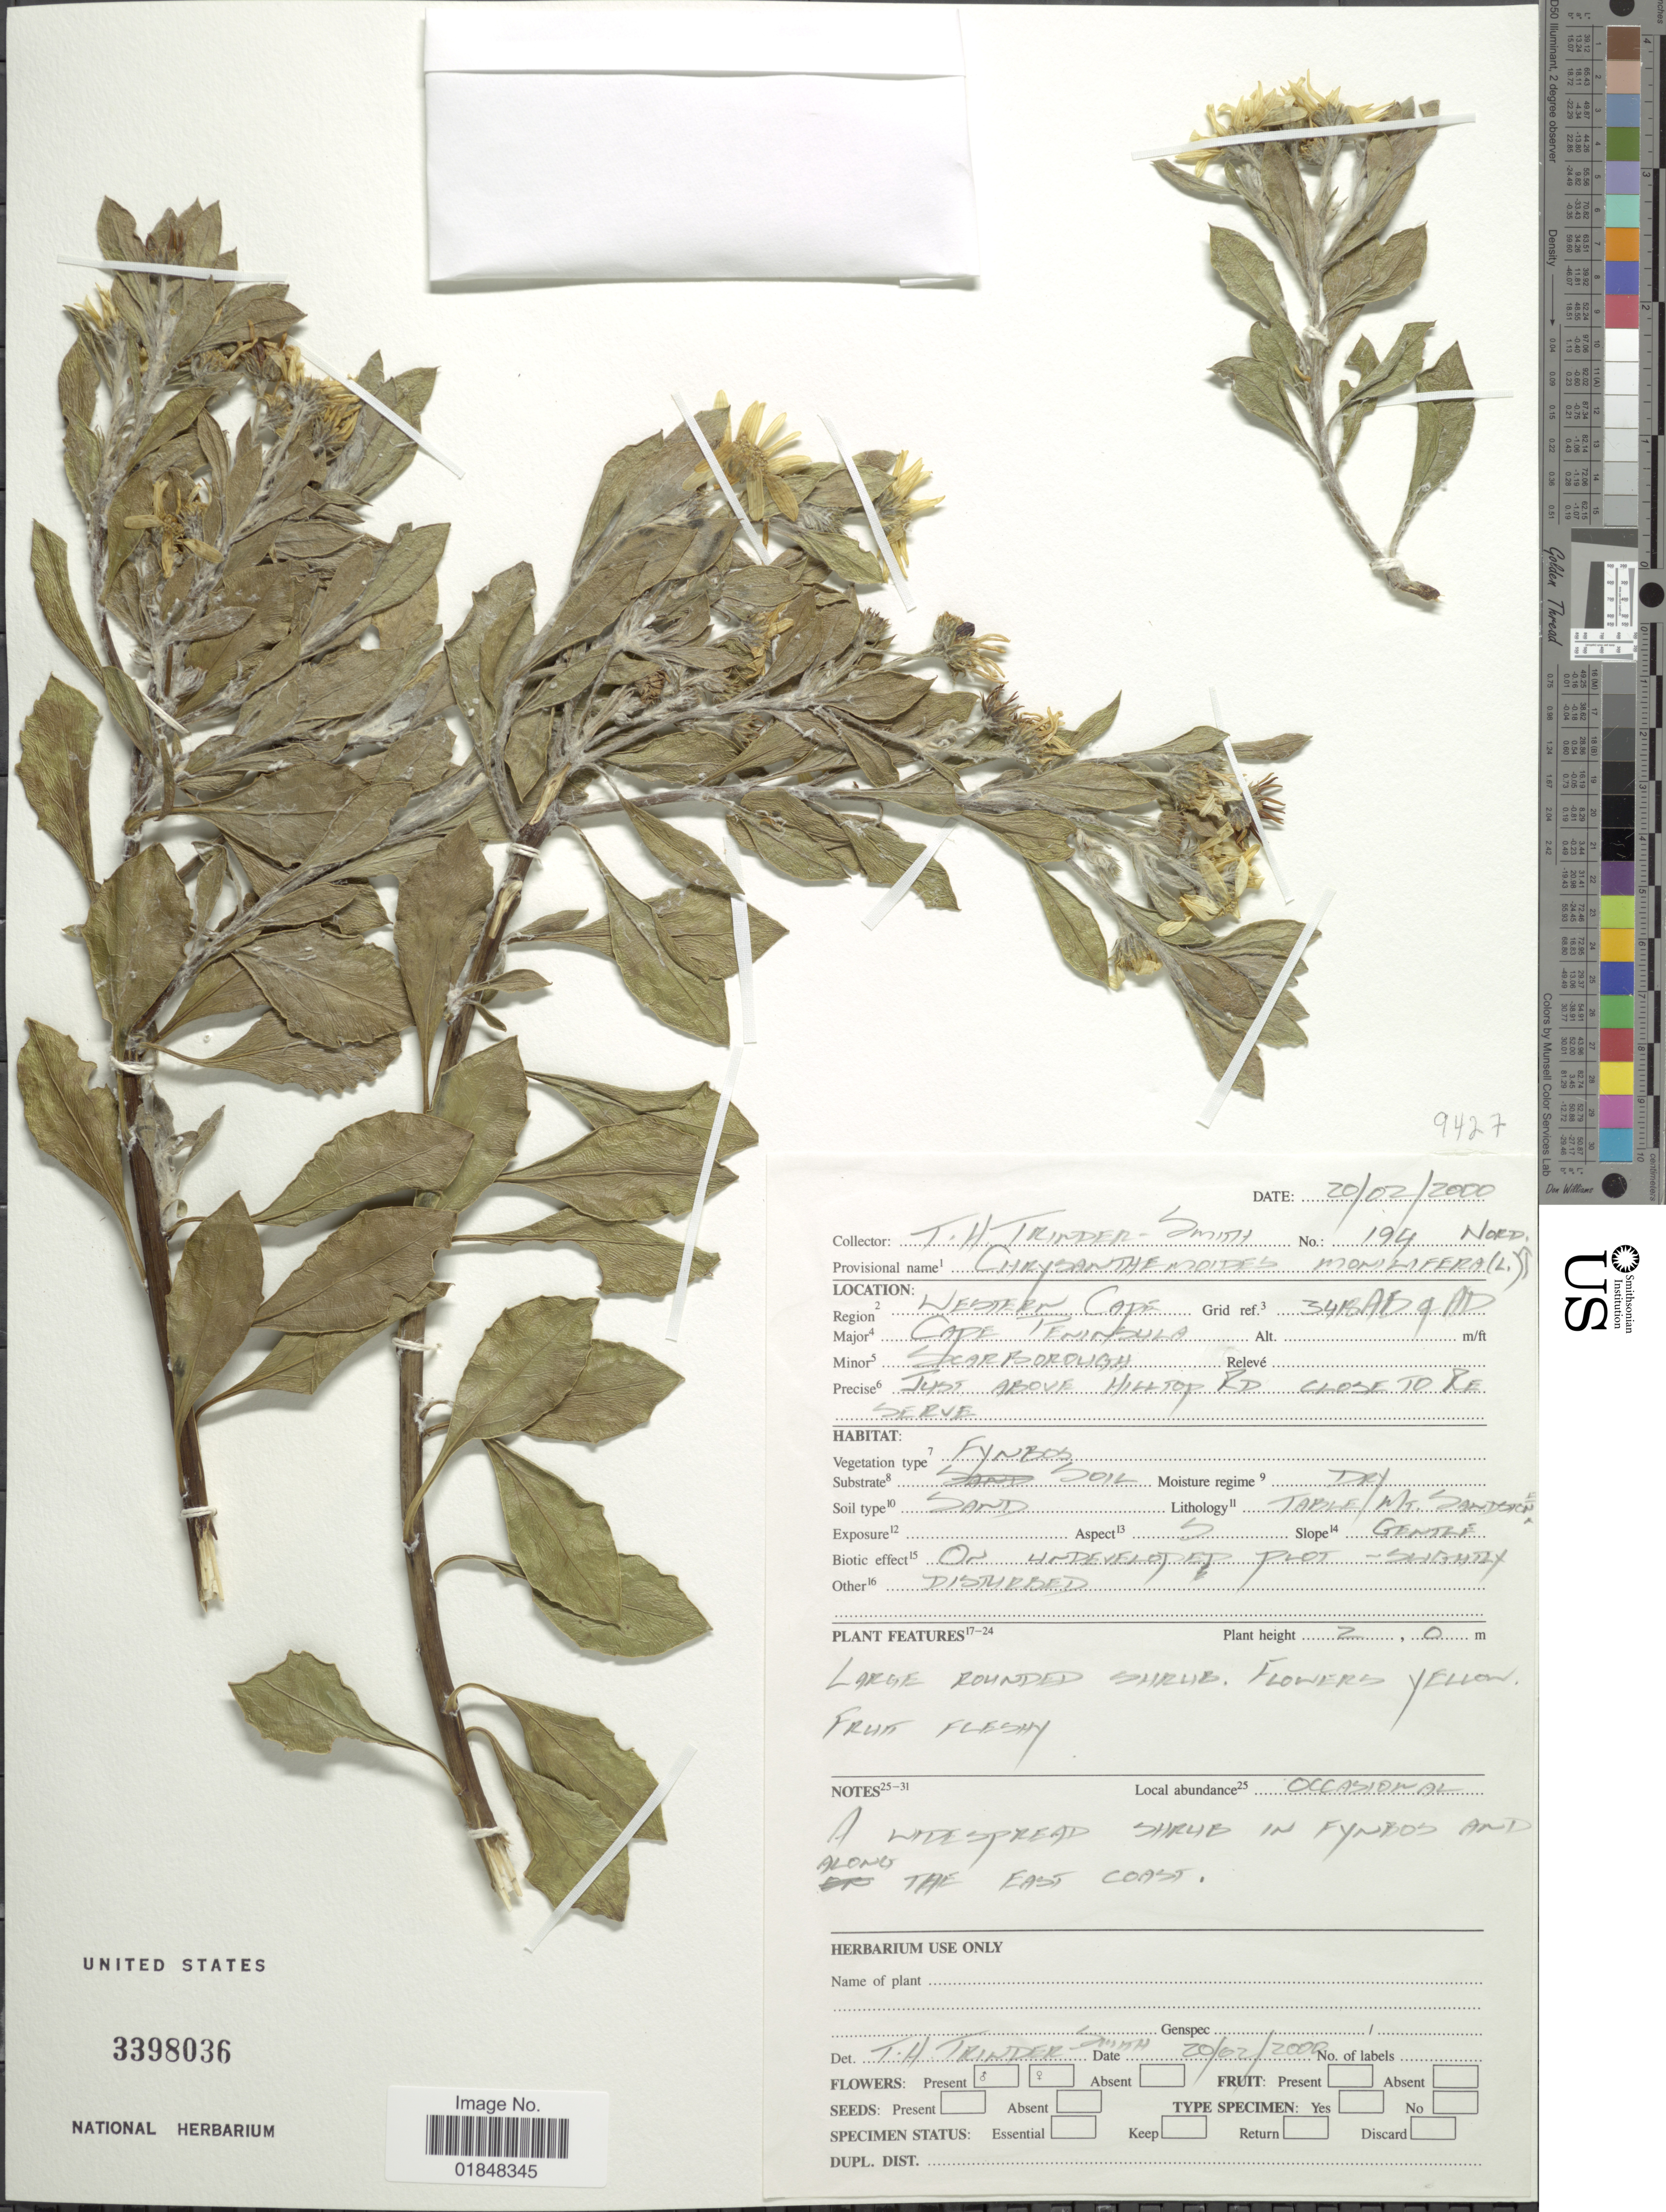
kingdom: Plantae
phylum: Tracheophyta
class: Magnoliopsida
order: Asterales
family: Asteraceae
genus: Chrysanthemoides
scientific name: Chrysanthemoides monilifera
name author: (L.) Norl.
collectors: T. H. Trinder-Smith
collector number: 194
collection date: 2000-02-20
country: South Africa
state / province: Western Cape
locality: Cape Peninsula, Scarborough. Just above Hilltop Rd close to Reserve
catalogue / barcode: US 3398036